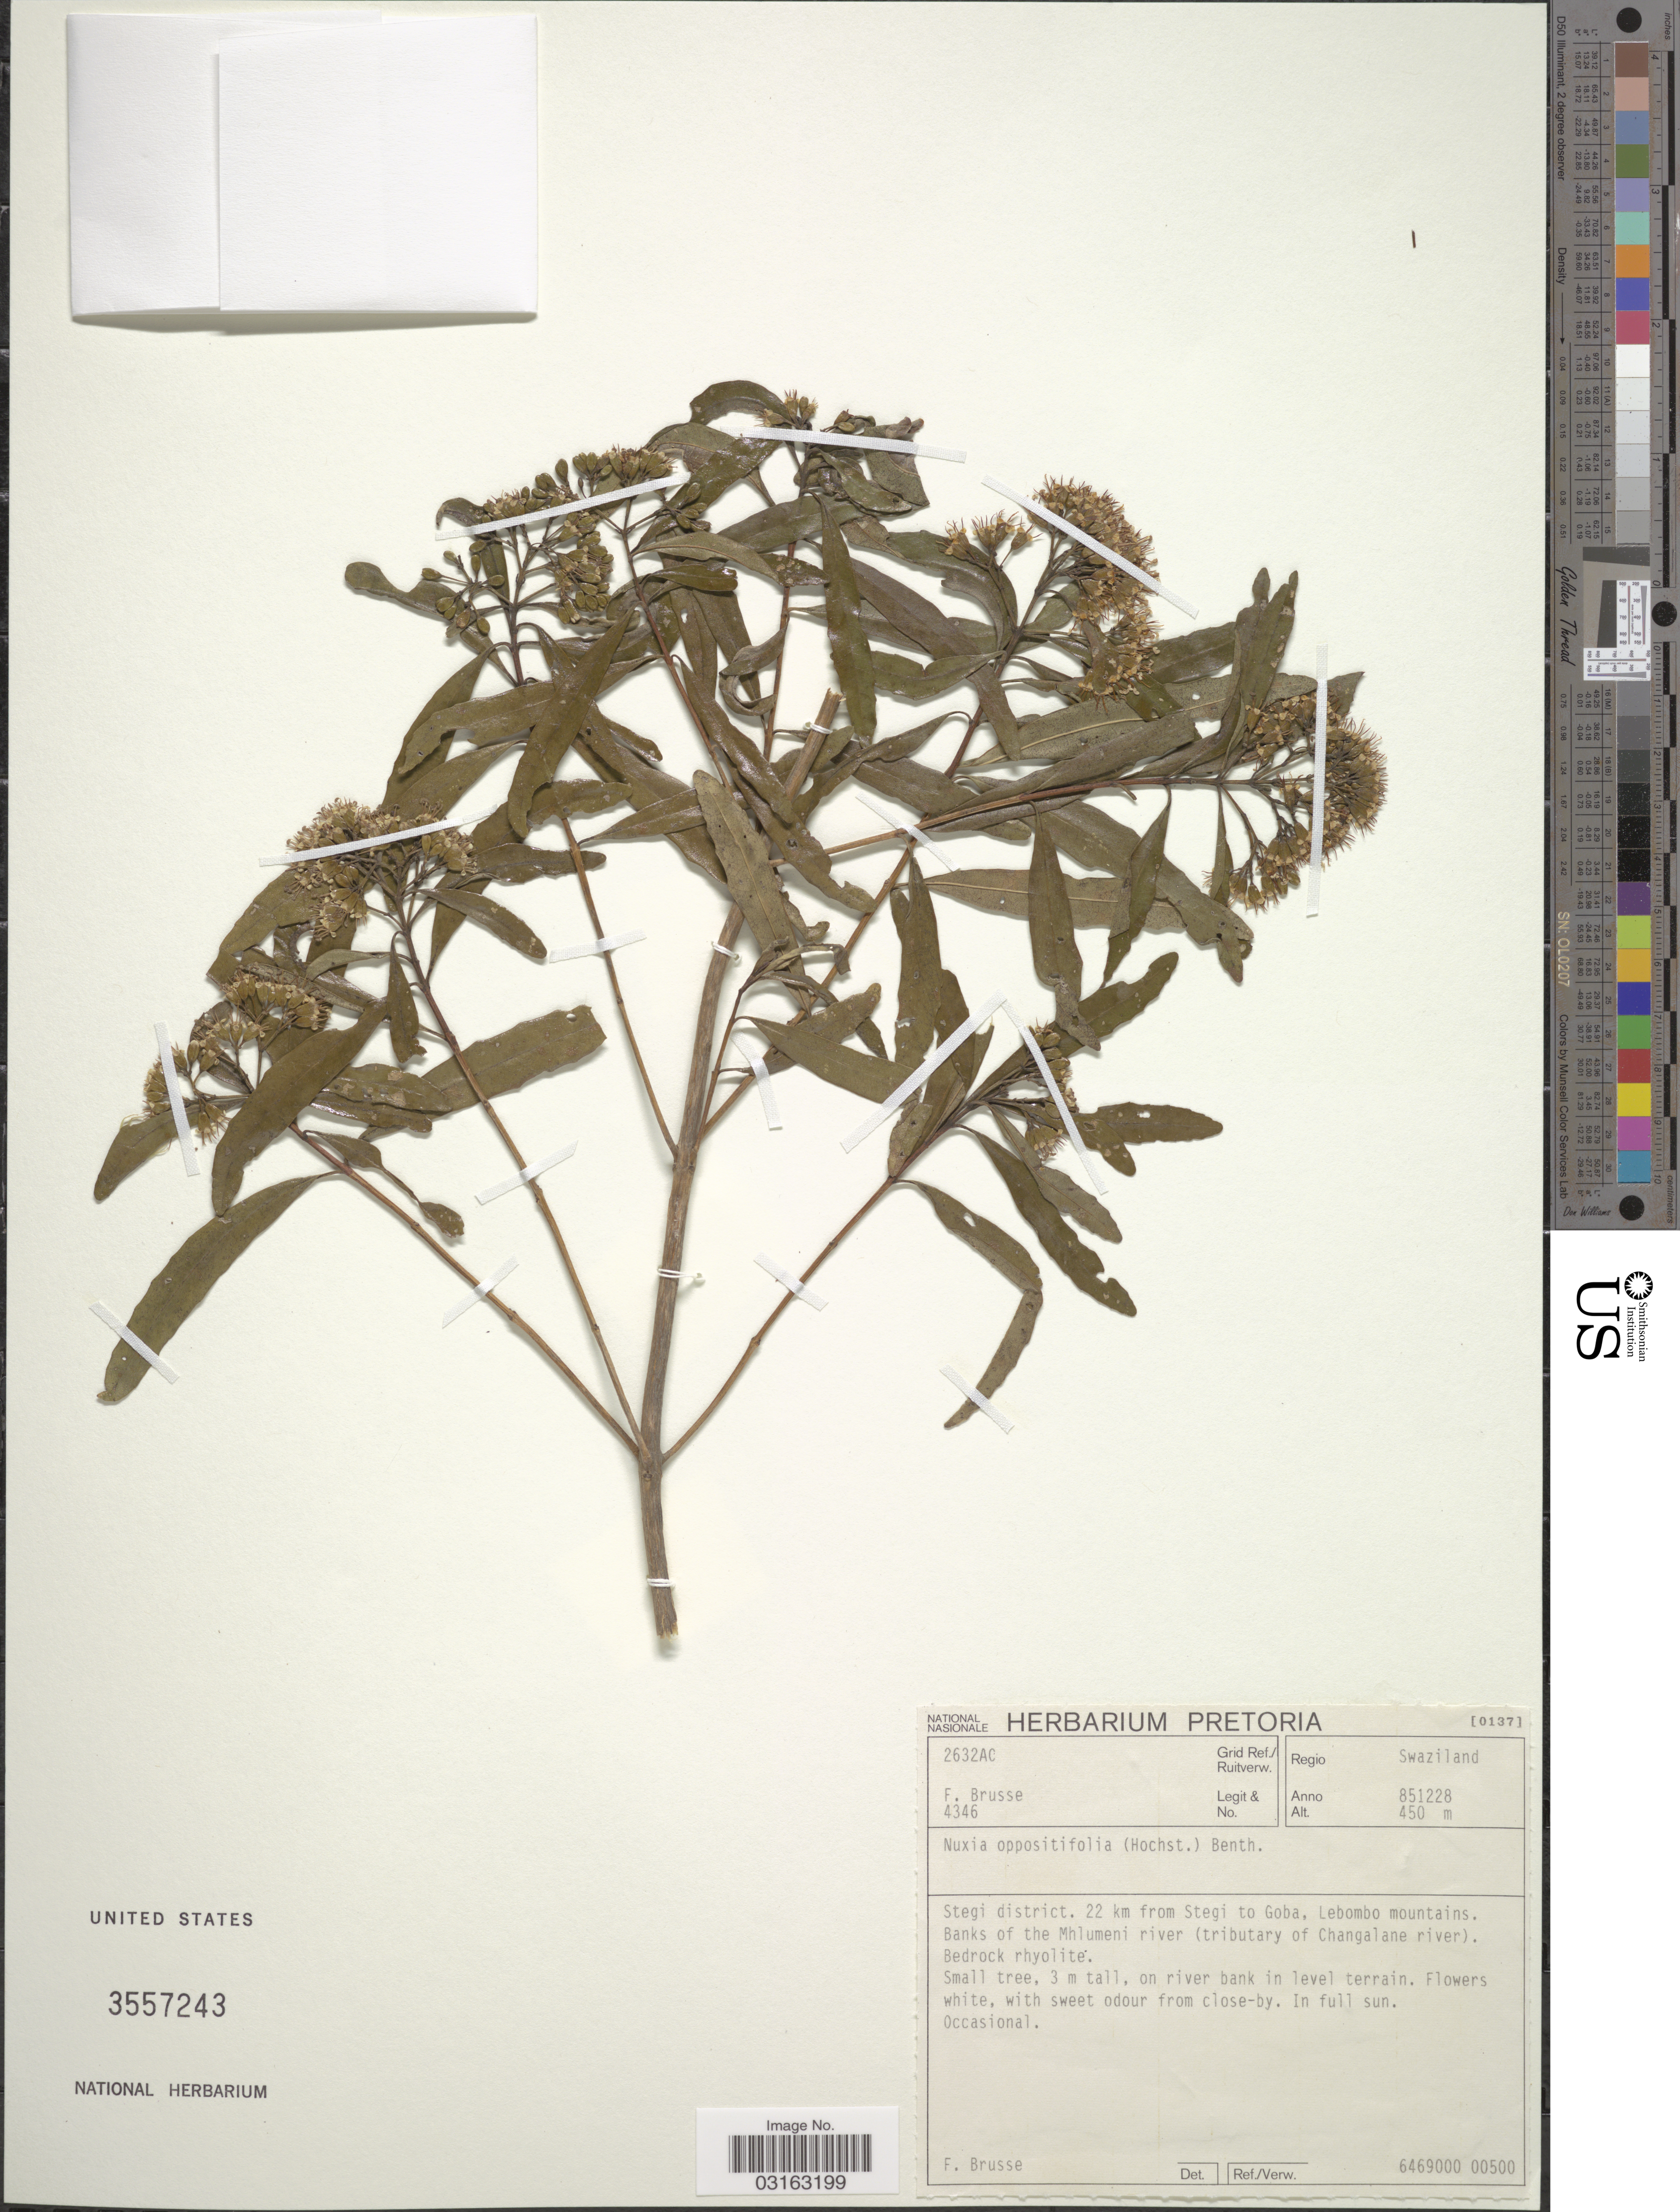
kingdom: Plantae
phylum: Tracheophyta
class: Magnoliopsida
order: Lamiales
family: Stilbaceae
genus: Nuxia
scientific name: Nuxia oppositifolia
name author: (Hochst.) Benth.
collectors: F. A. Brusse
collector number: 4346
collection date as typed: Transcribed d/m/y: 28/12/85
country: Eswatini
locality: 2632AC Grid Ref./ Ruitverw. Regio Swaziland. Stegi district. 22 km from Stegi to Goba, Lebombo mountains. Banks of the Mhlumeni river (tributary of Changalane river).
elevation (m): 450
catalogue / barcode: US 3557243